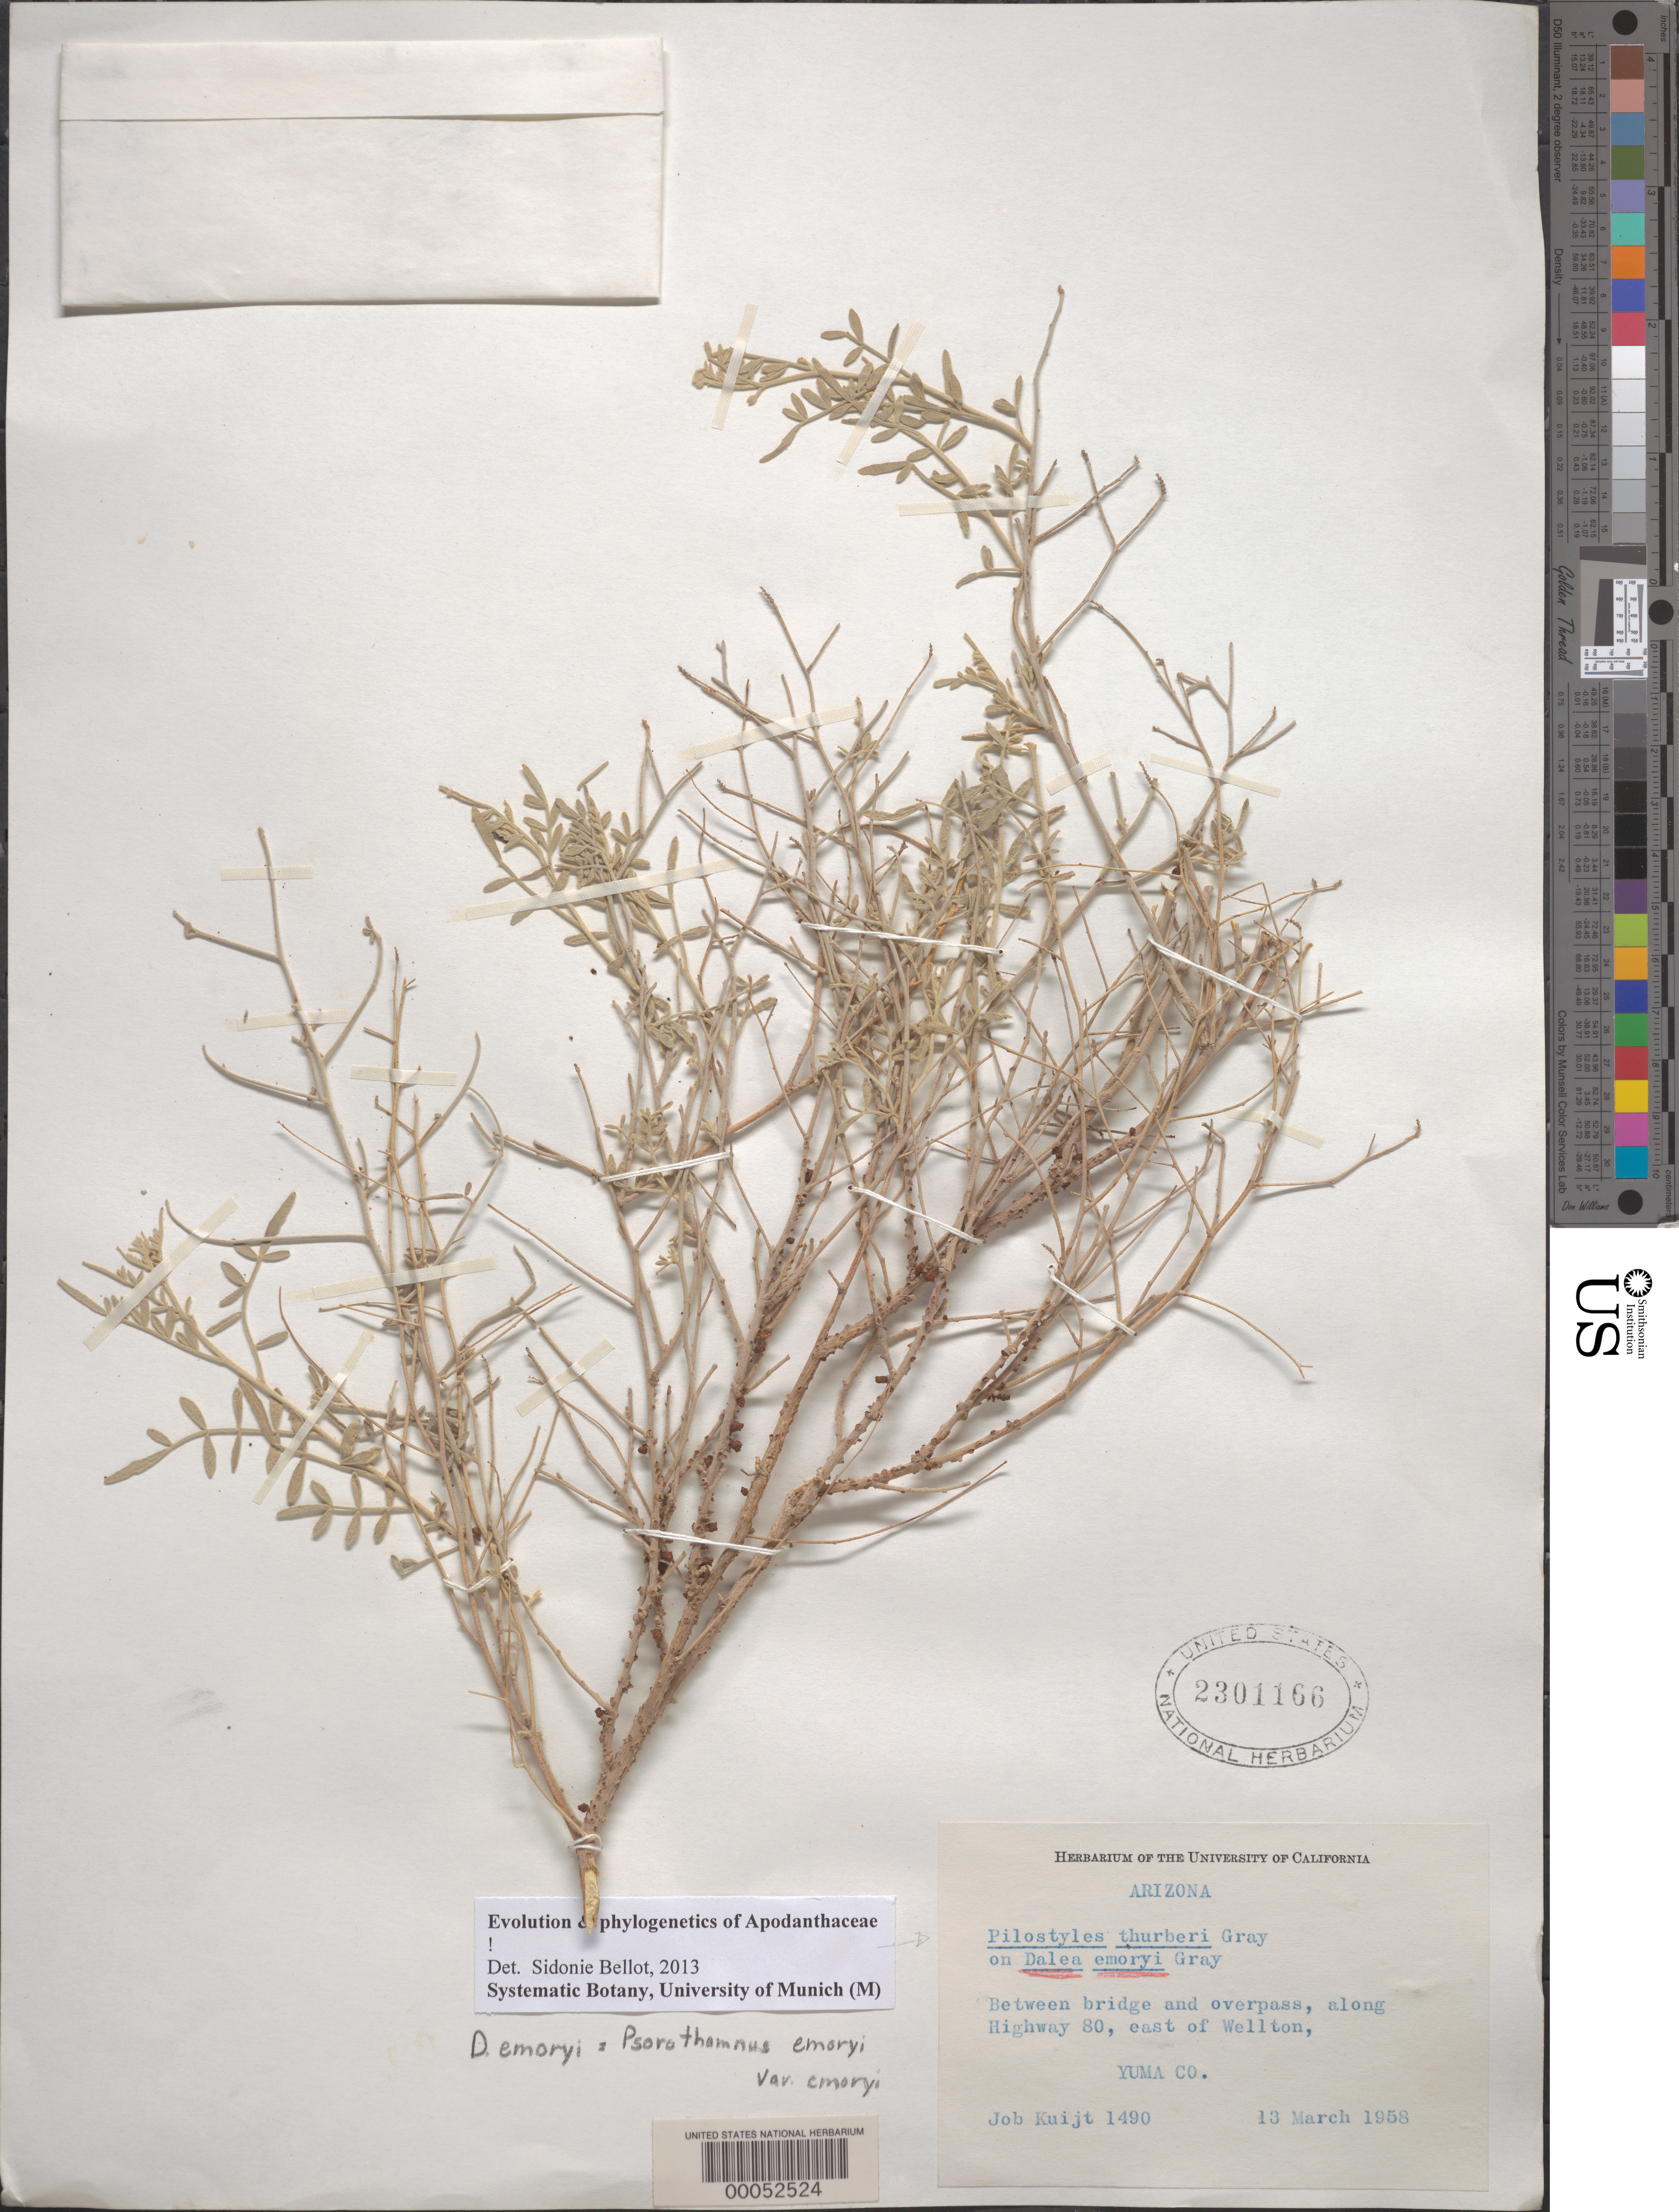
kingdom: Plantae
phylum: Tracheophyta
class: Magnoliopsida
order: Cucurbitales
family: Apodanthaceae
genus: Pilostyles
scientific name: Pilostyles thurberi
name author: A. Gray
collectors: J. Kuijt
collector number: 1490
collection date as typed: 13 Mar 1958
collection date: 1958-03-13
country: United States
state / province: Arizona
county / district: Yuma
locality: Between bridge and overpass, along hwy.80, e of wellton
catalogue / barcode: US 2301166